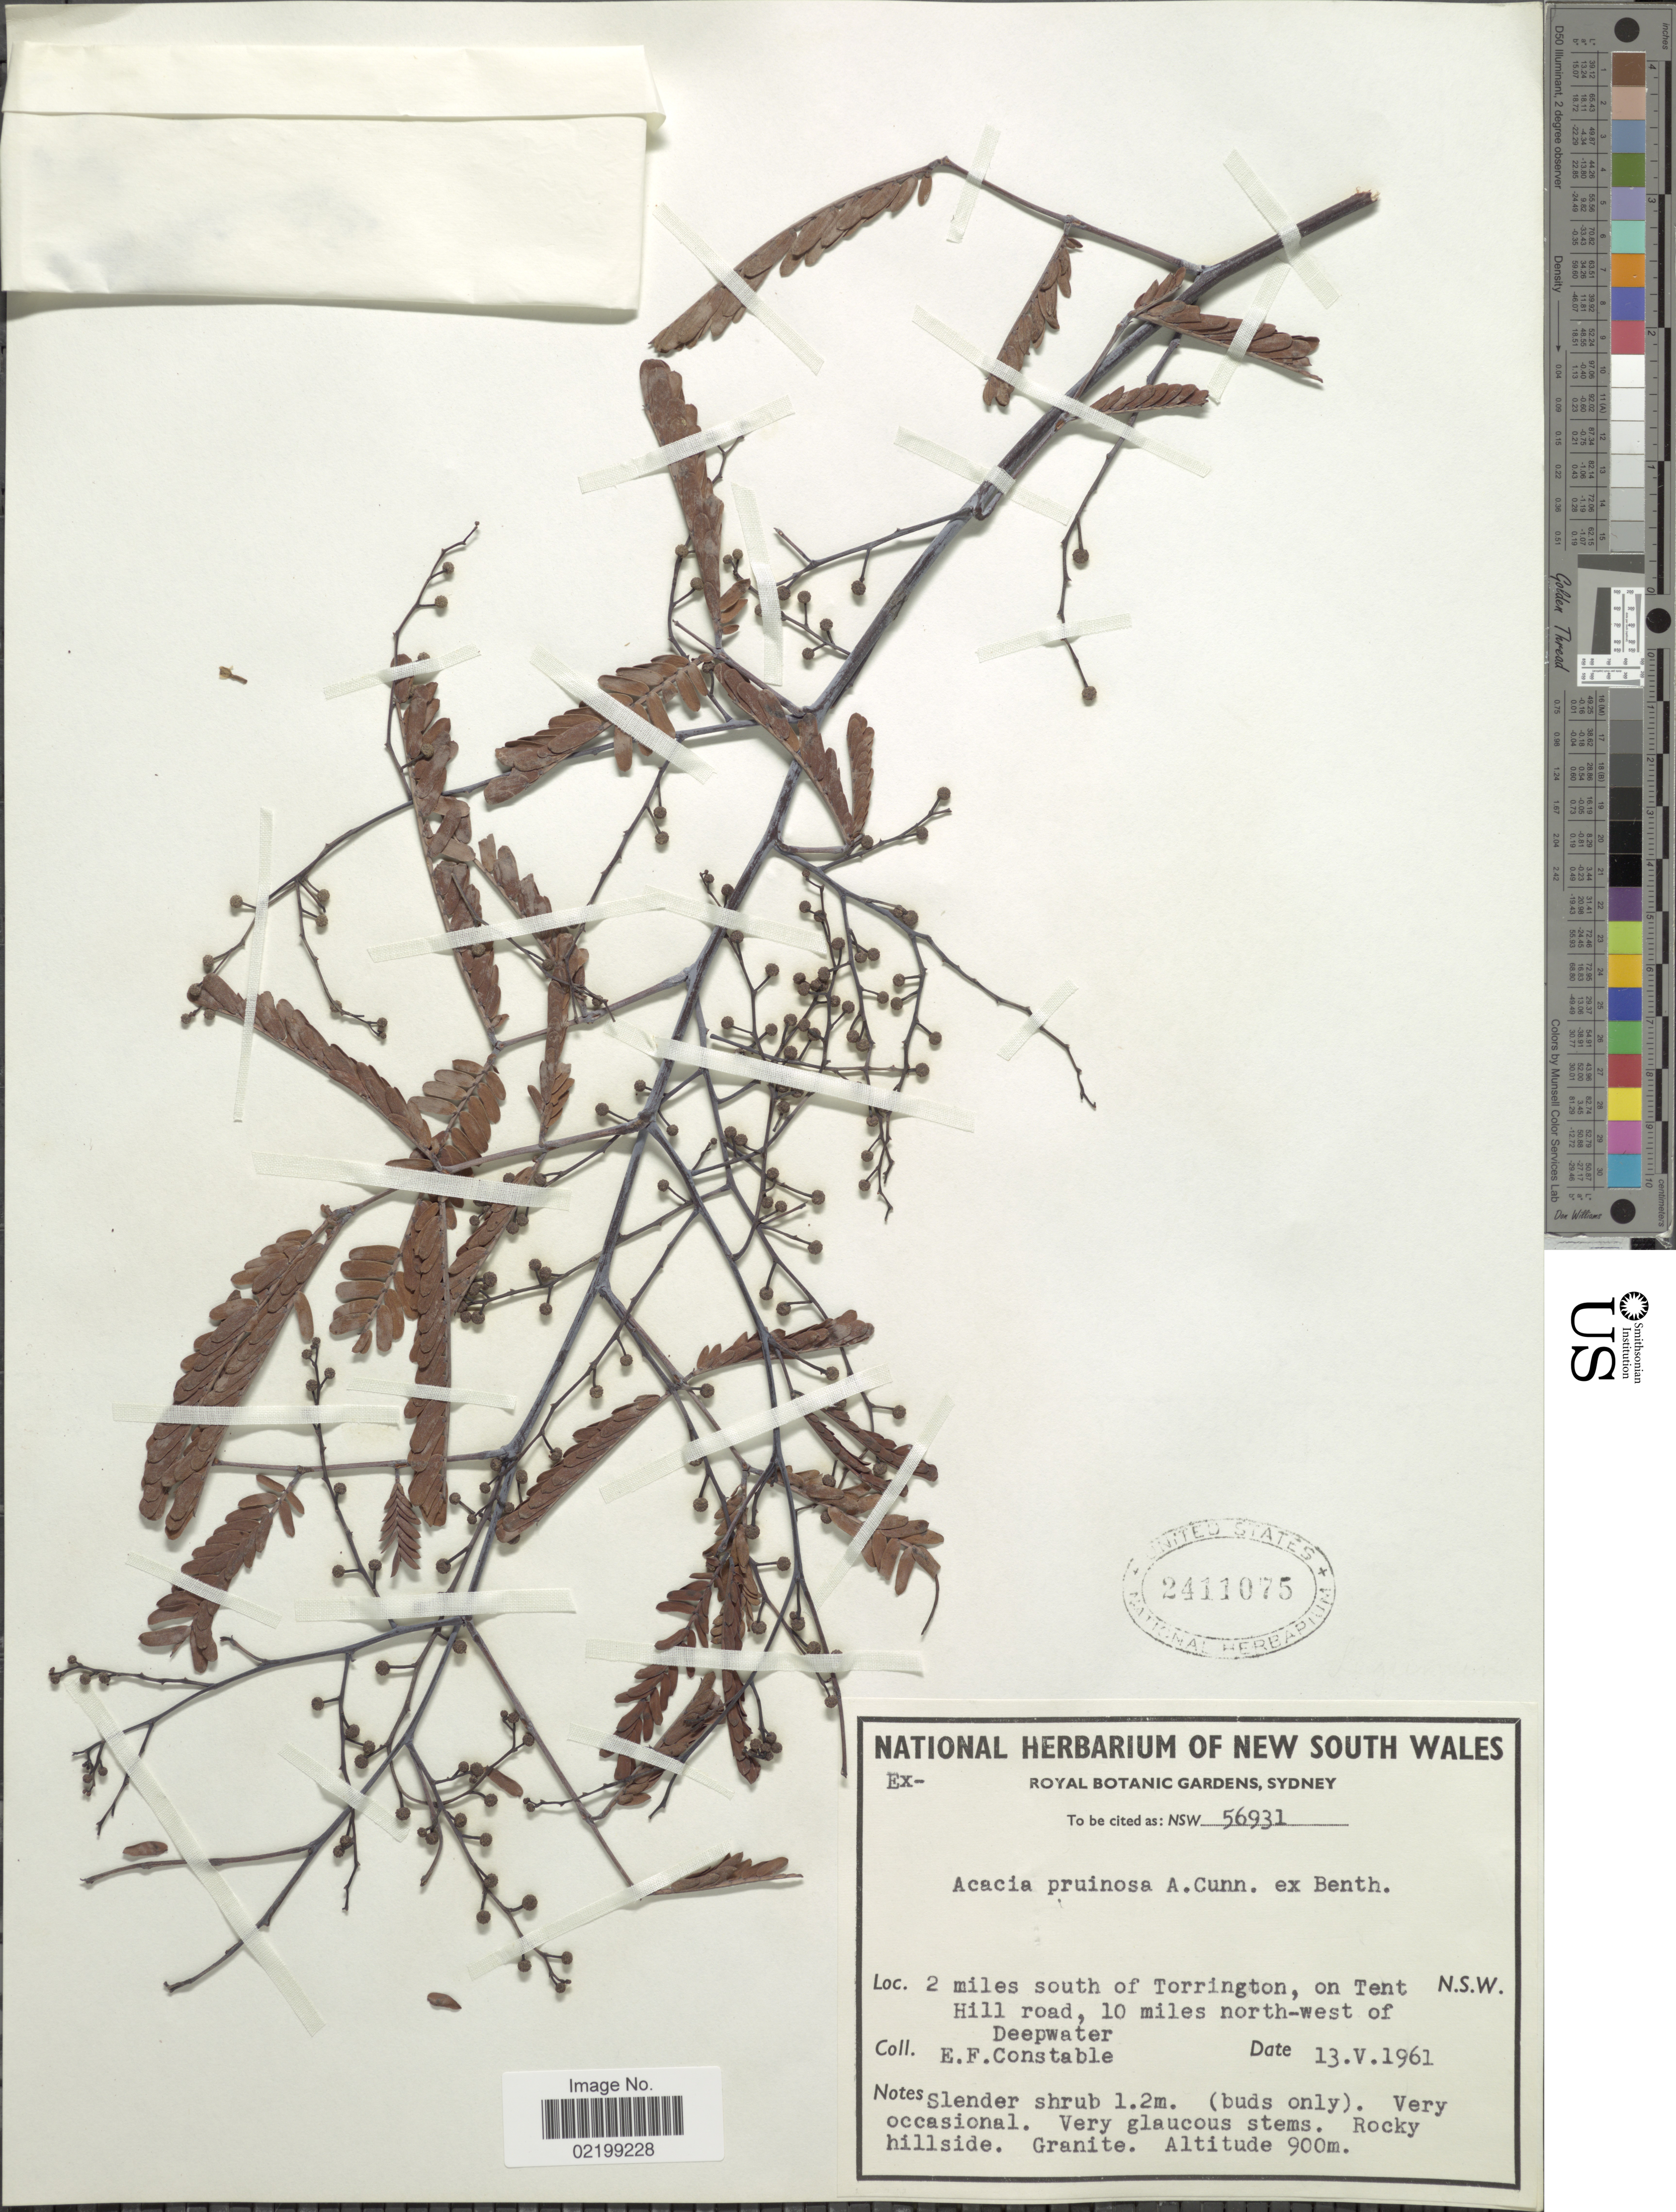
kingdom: Plantae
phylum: Tracheophyta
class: Magnoliopsida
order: Fabales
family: Fabaceae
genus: Acacia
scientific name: Acacia pruinosa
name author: Benth.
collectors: E. F. Constable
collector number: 56931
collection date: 1961-05-13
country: Australia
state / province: New South Wales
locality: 2 miles south of Torrington, on tent Hill road, 10 miles north-west of Deepwater, rocky hillside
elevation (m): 900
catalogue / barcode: US 2411075